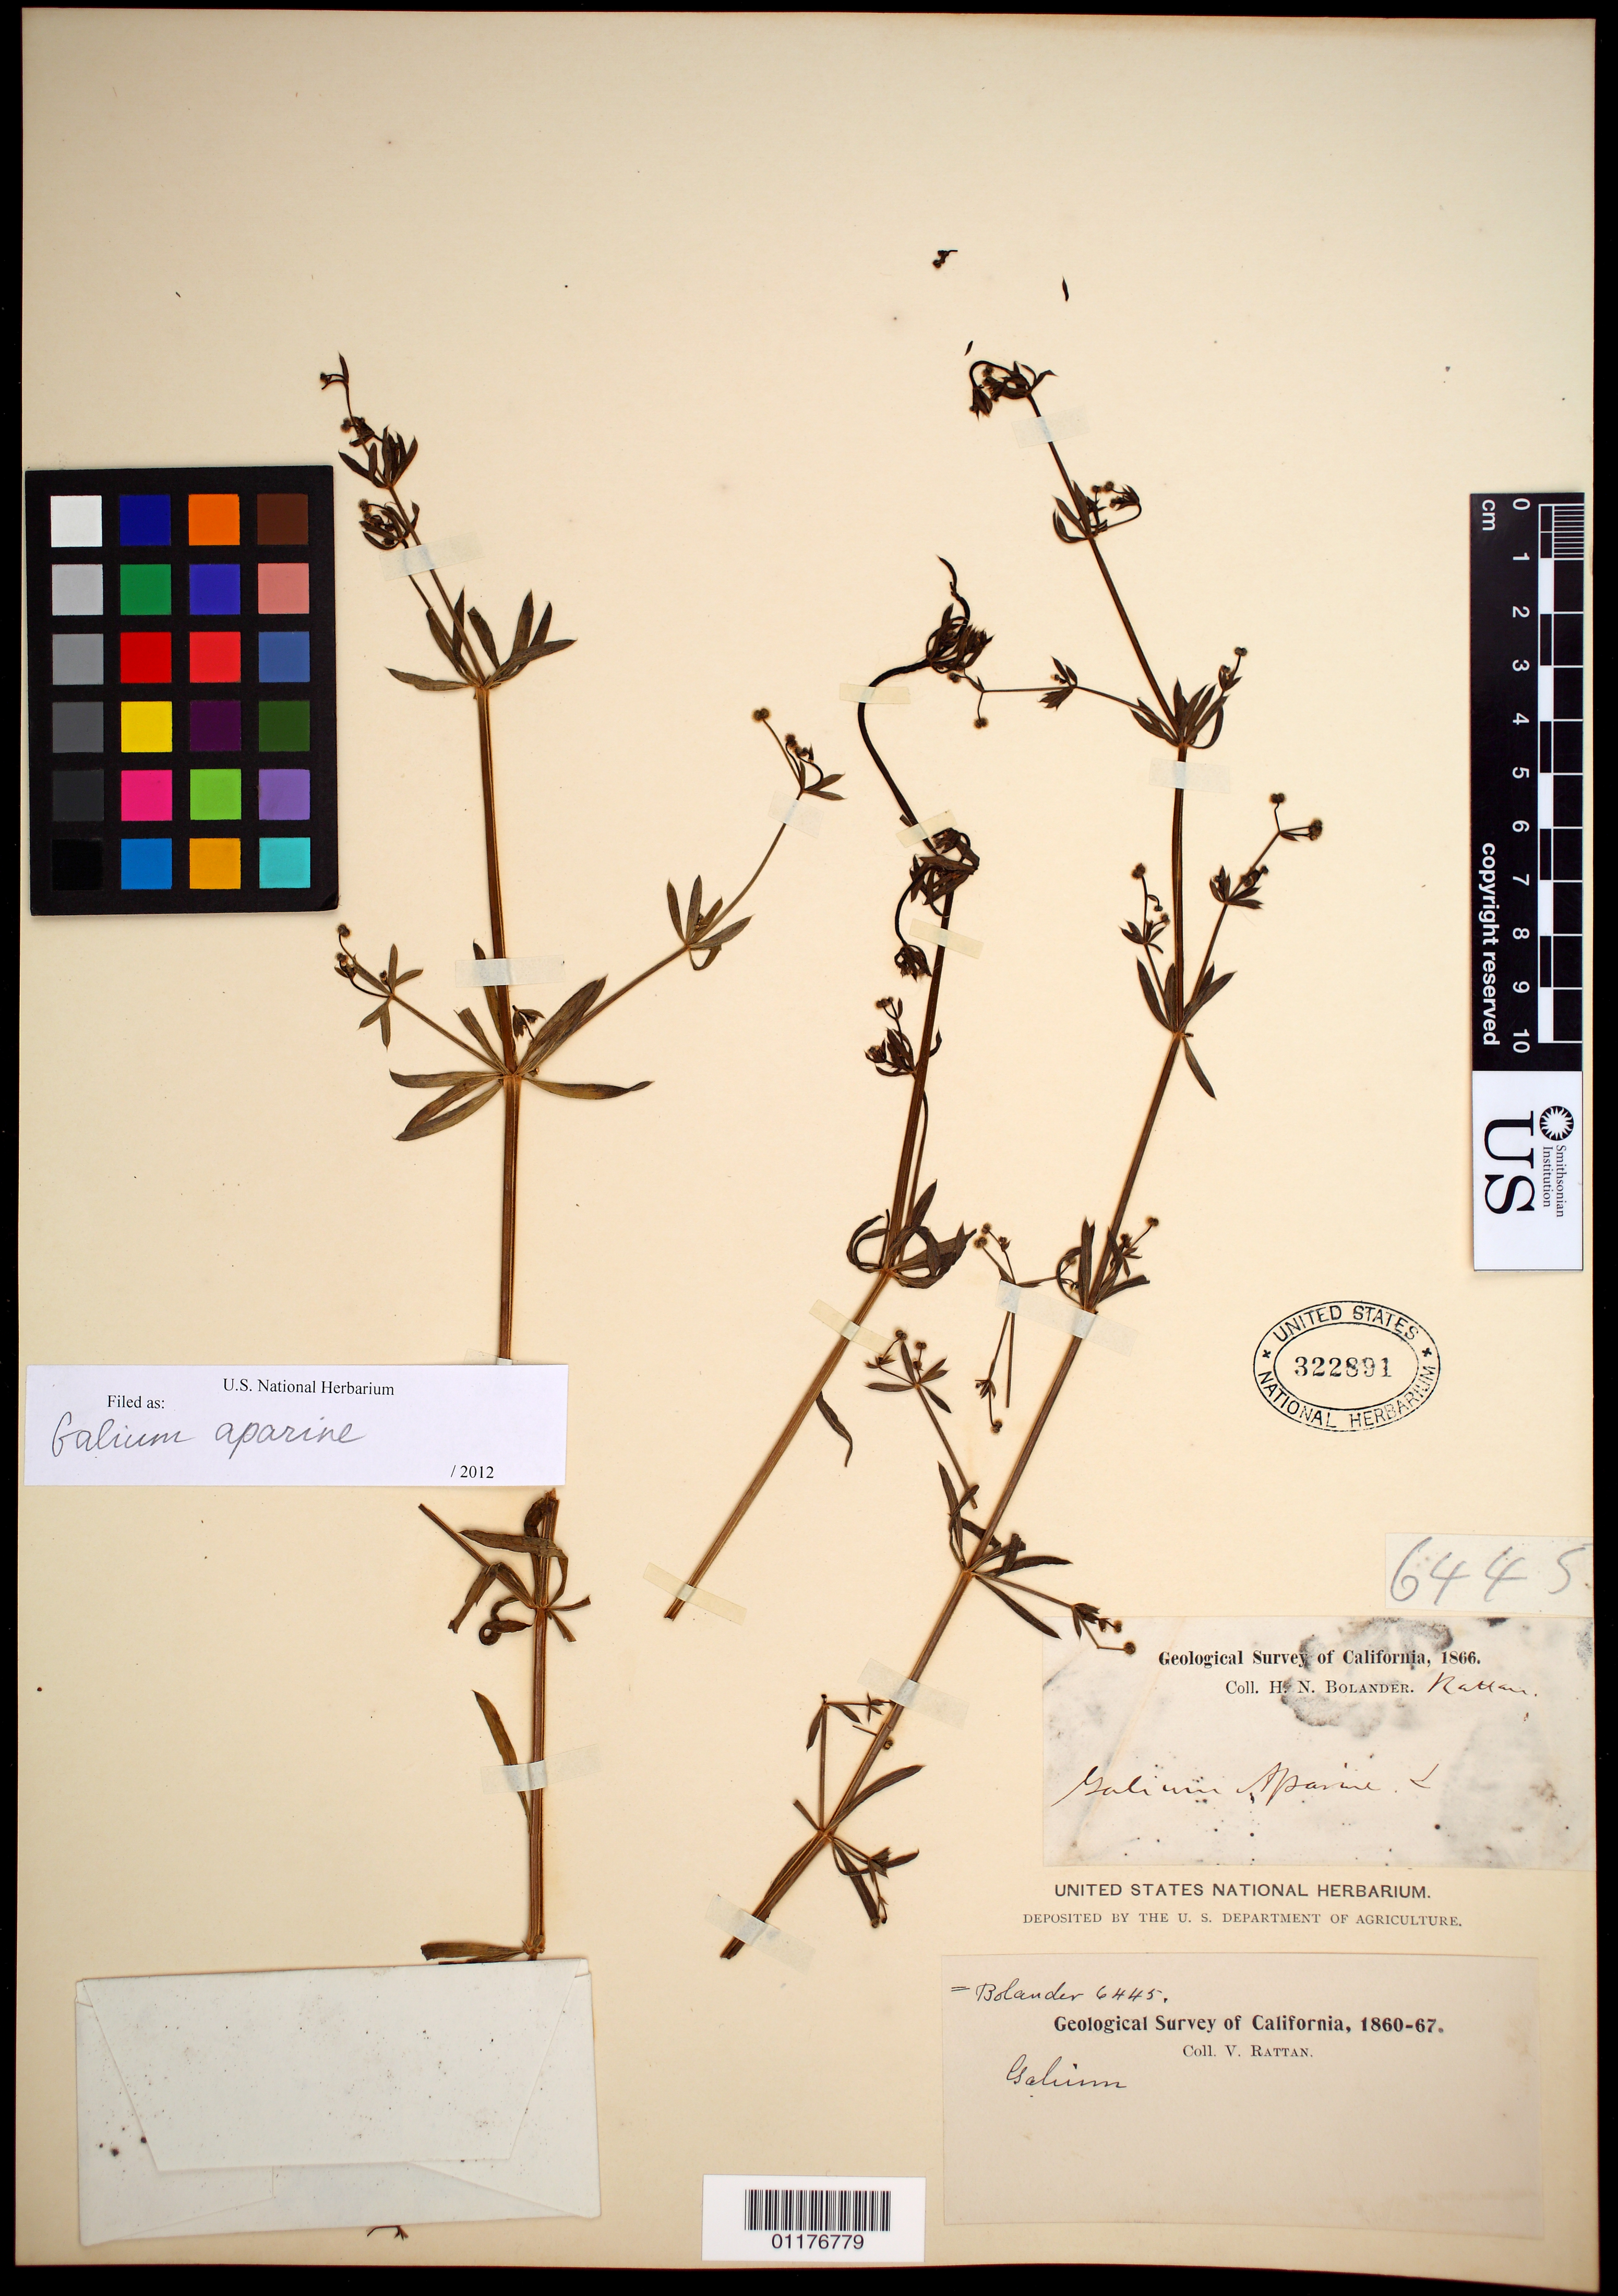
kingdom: Plantae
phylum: Tracheophyta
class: Magnoliopsida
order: Gentianales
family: Rubiaceae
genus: Galium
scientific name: Galium aparine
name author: L.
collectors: H. Bolander & V. Rattan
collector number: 6445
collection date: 1866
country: United States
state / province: California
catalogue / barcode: US 322891